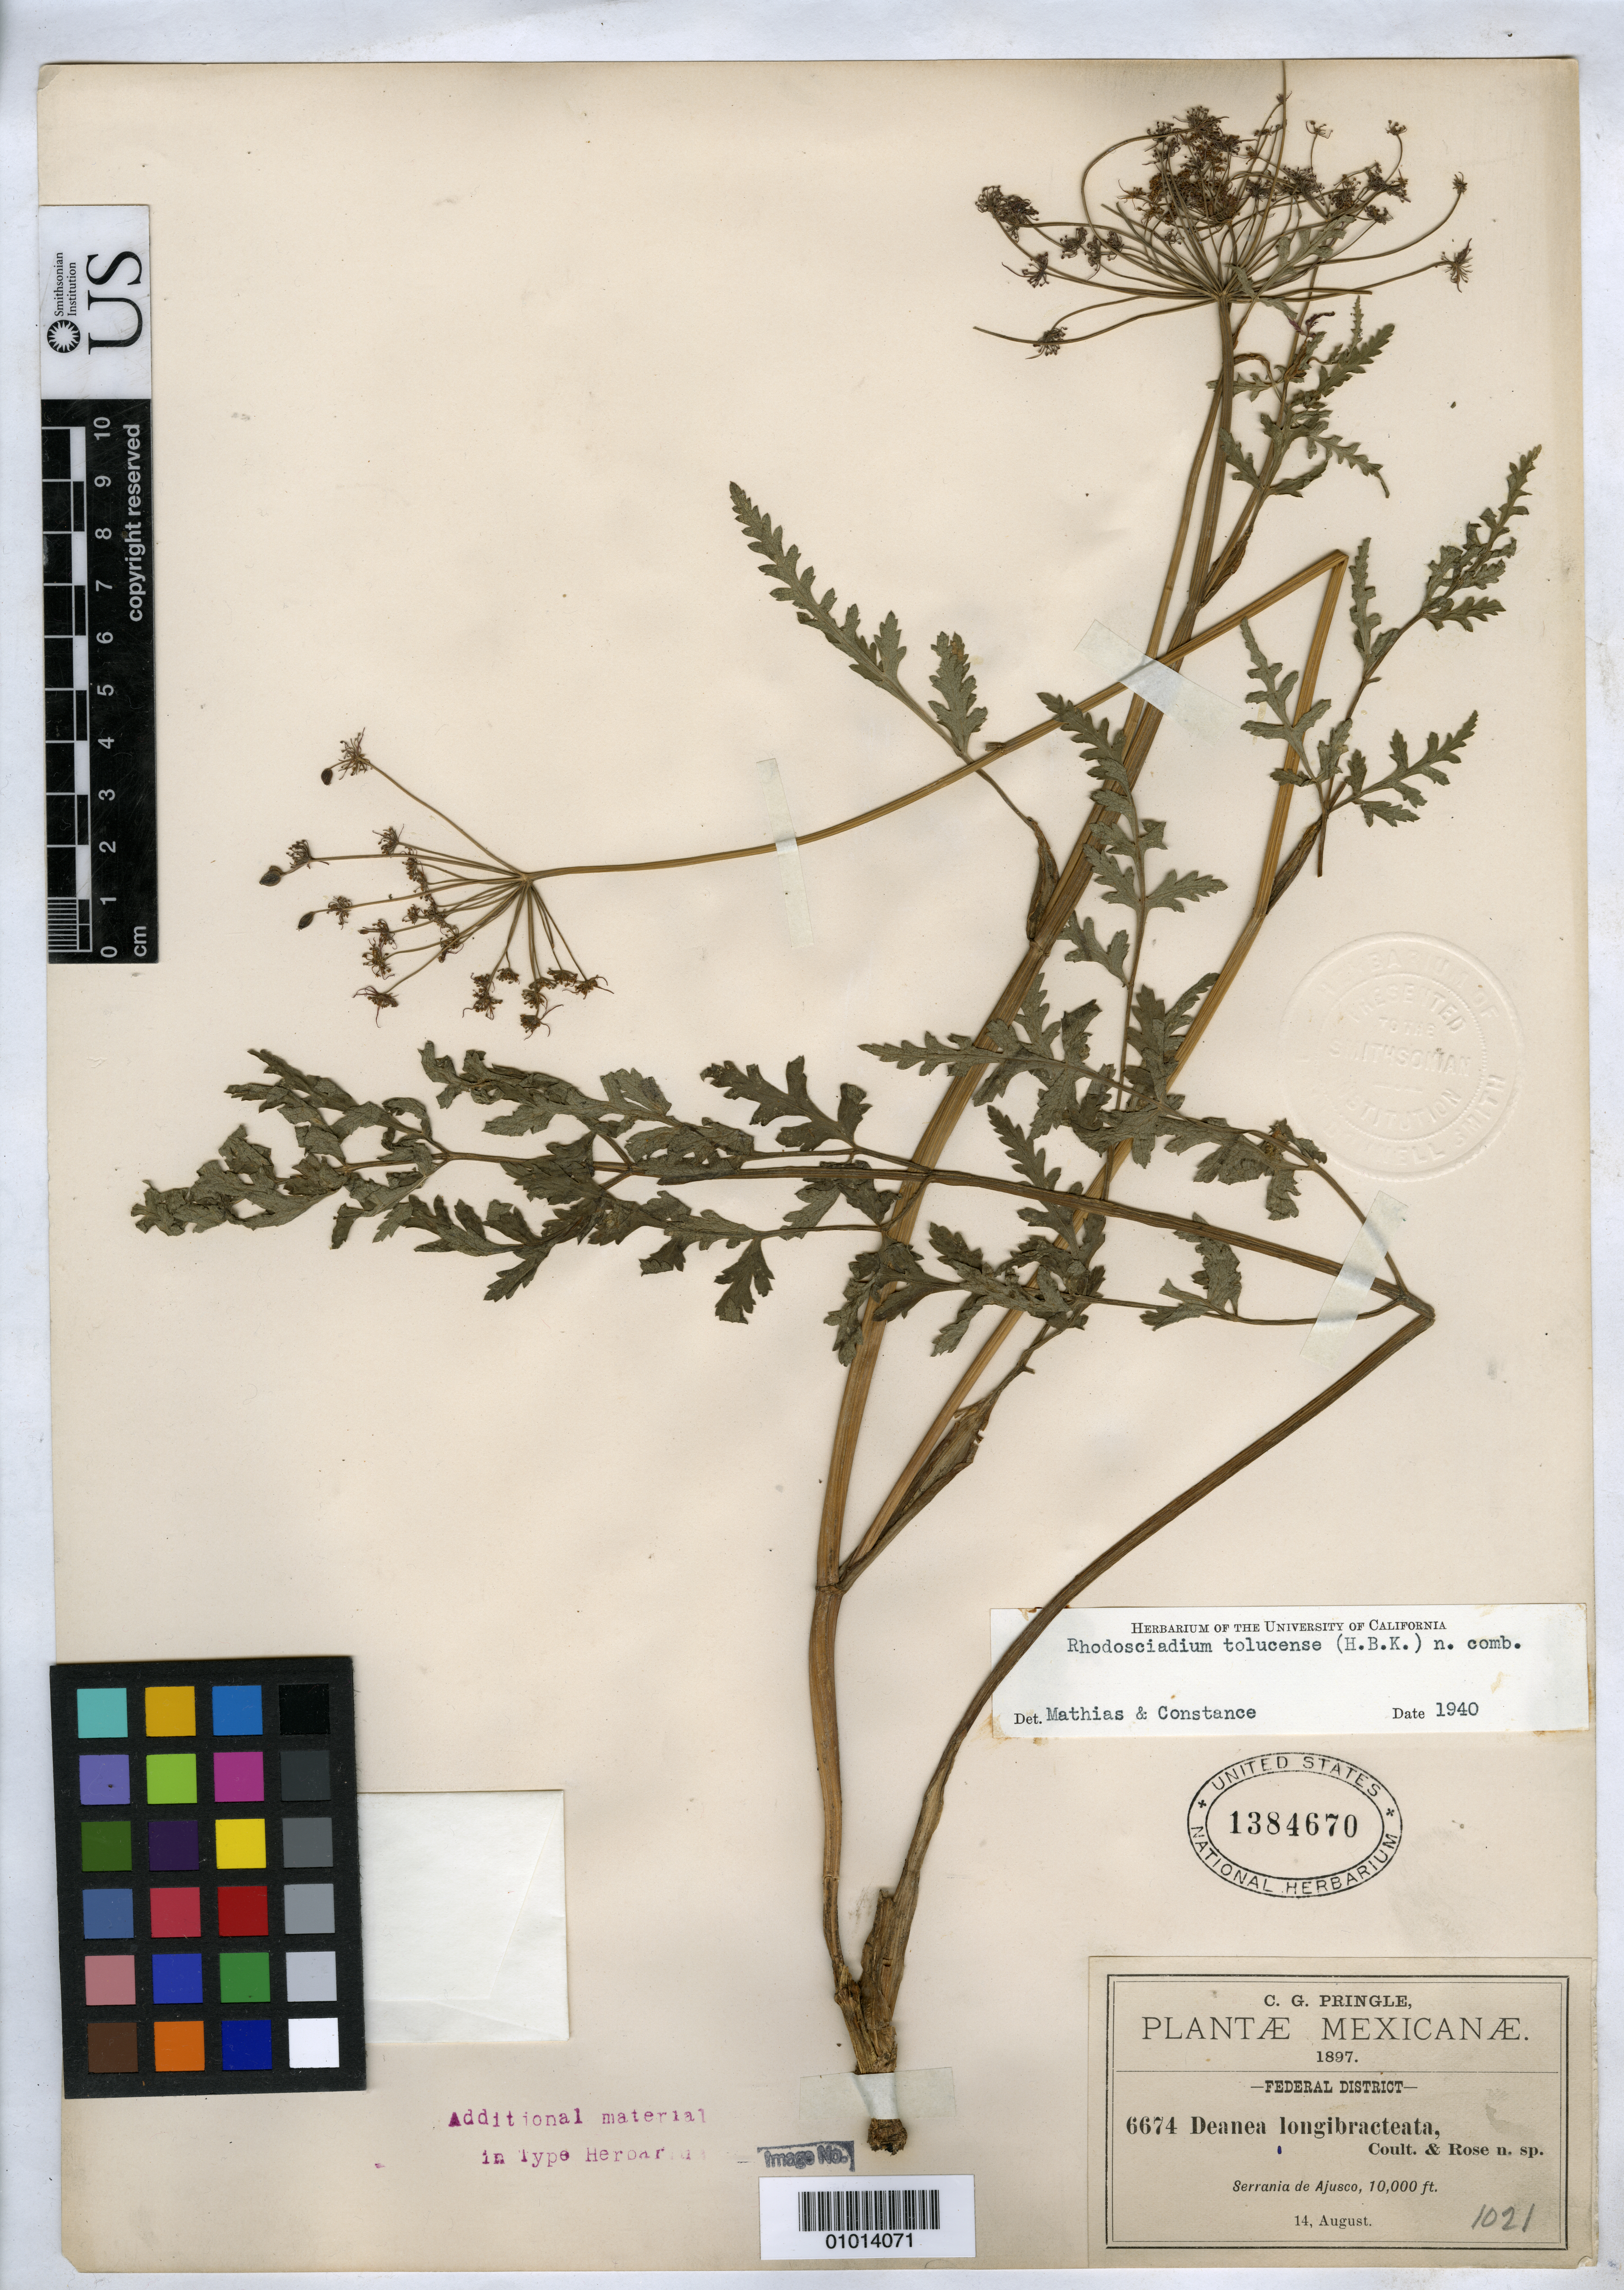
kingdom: Plantae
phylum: Tracheophyta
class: Magnoliopsida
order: Apiales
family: Apiaceae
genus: Deanea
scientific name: Deanea longibracteata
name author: J.M. Coult. & Rose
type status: Syntype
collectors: C. G. Pringle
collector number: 6674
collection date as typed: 14 Aug 1897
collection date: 1897-08-14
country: Mexico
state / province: Distrito Federal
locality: Serrama de Ajusco.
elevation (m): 3048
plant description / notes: Specimen ex John Donnell Smith herbarium.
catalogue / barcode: US 1384670